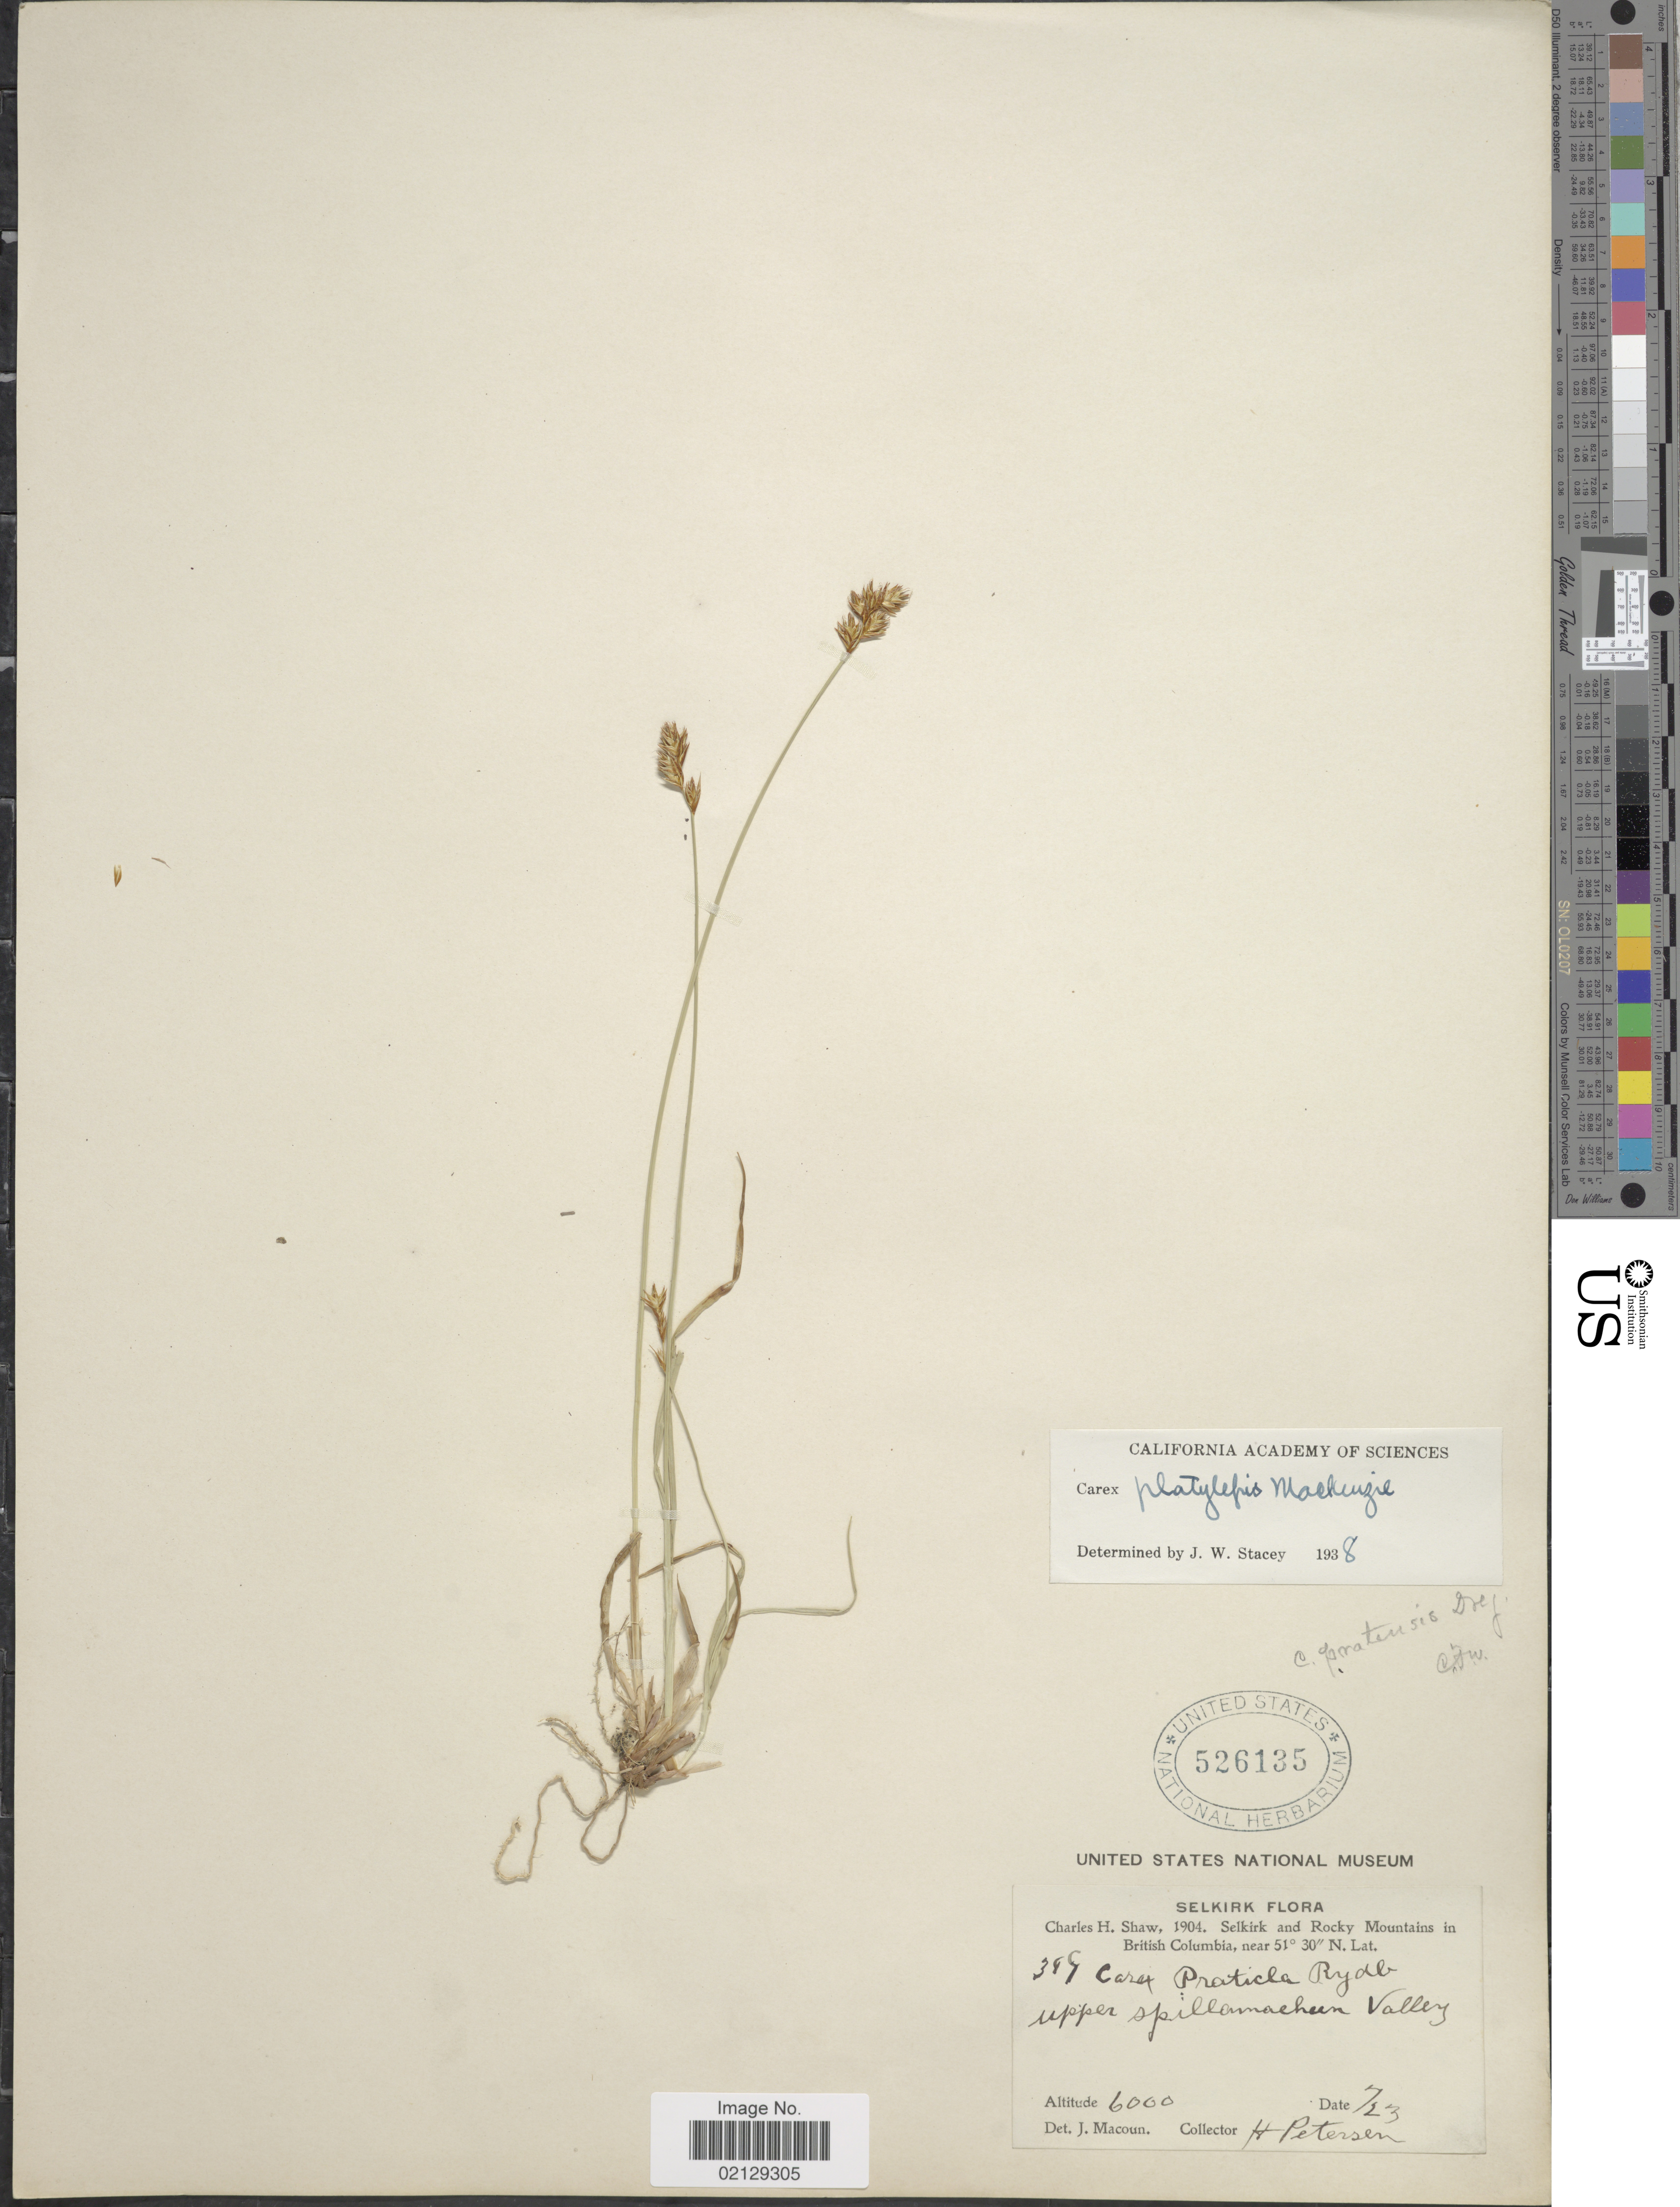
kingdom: Plantae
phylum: Tracheophyta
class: Liliopsida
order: Poales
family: Cyperaceae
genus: Carex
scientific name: Carex praticola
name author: Rydb.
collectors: H. Peterson & C. H. Shaw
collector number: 349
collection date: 1904-07-23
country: Canada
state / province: British Columbia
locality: Selkrik and Rocky Mountainsin British Columbia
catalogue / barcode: US 526135